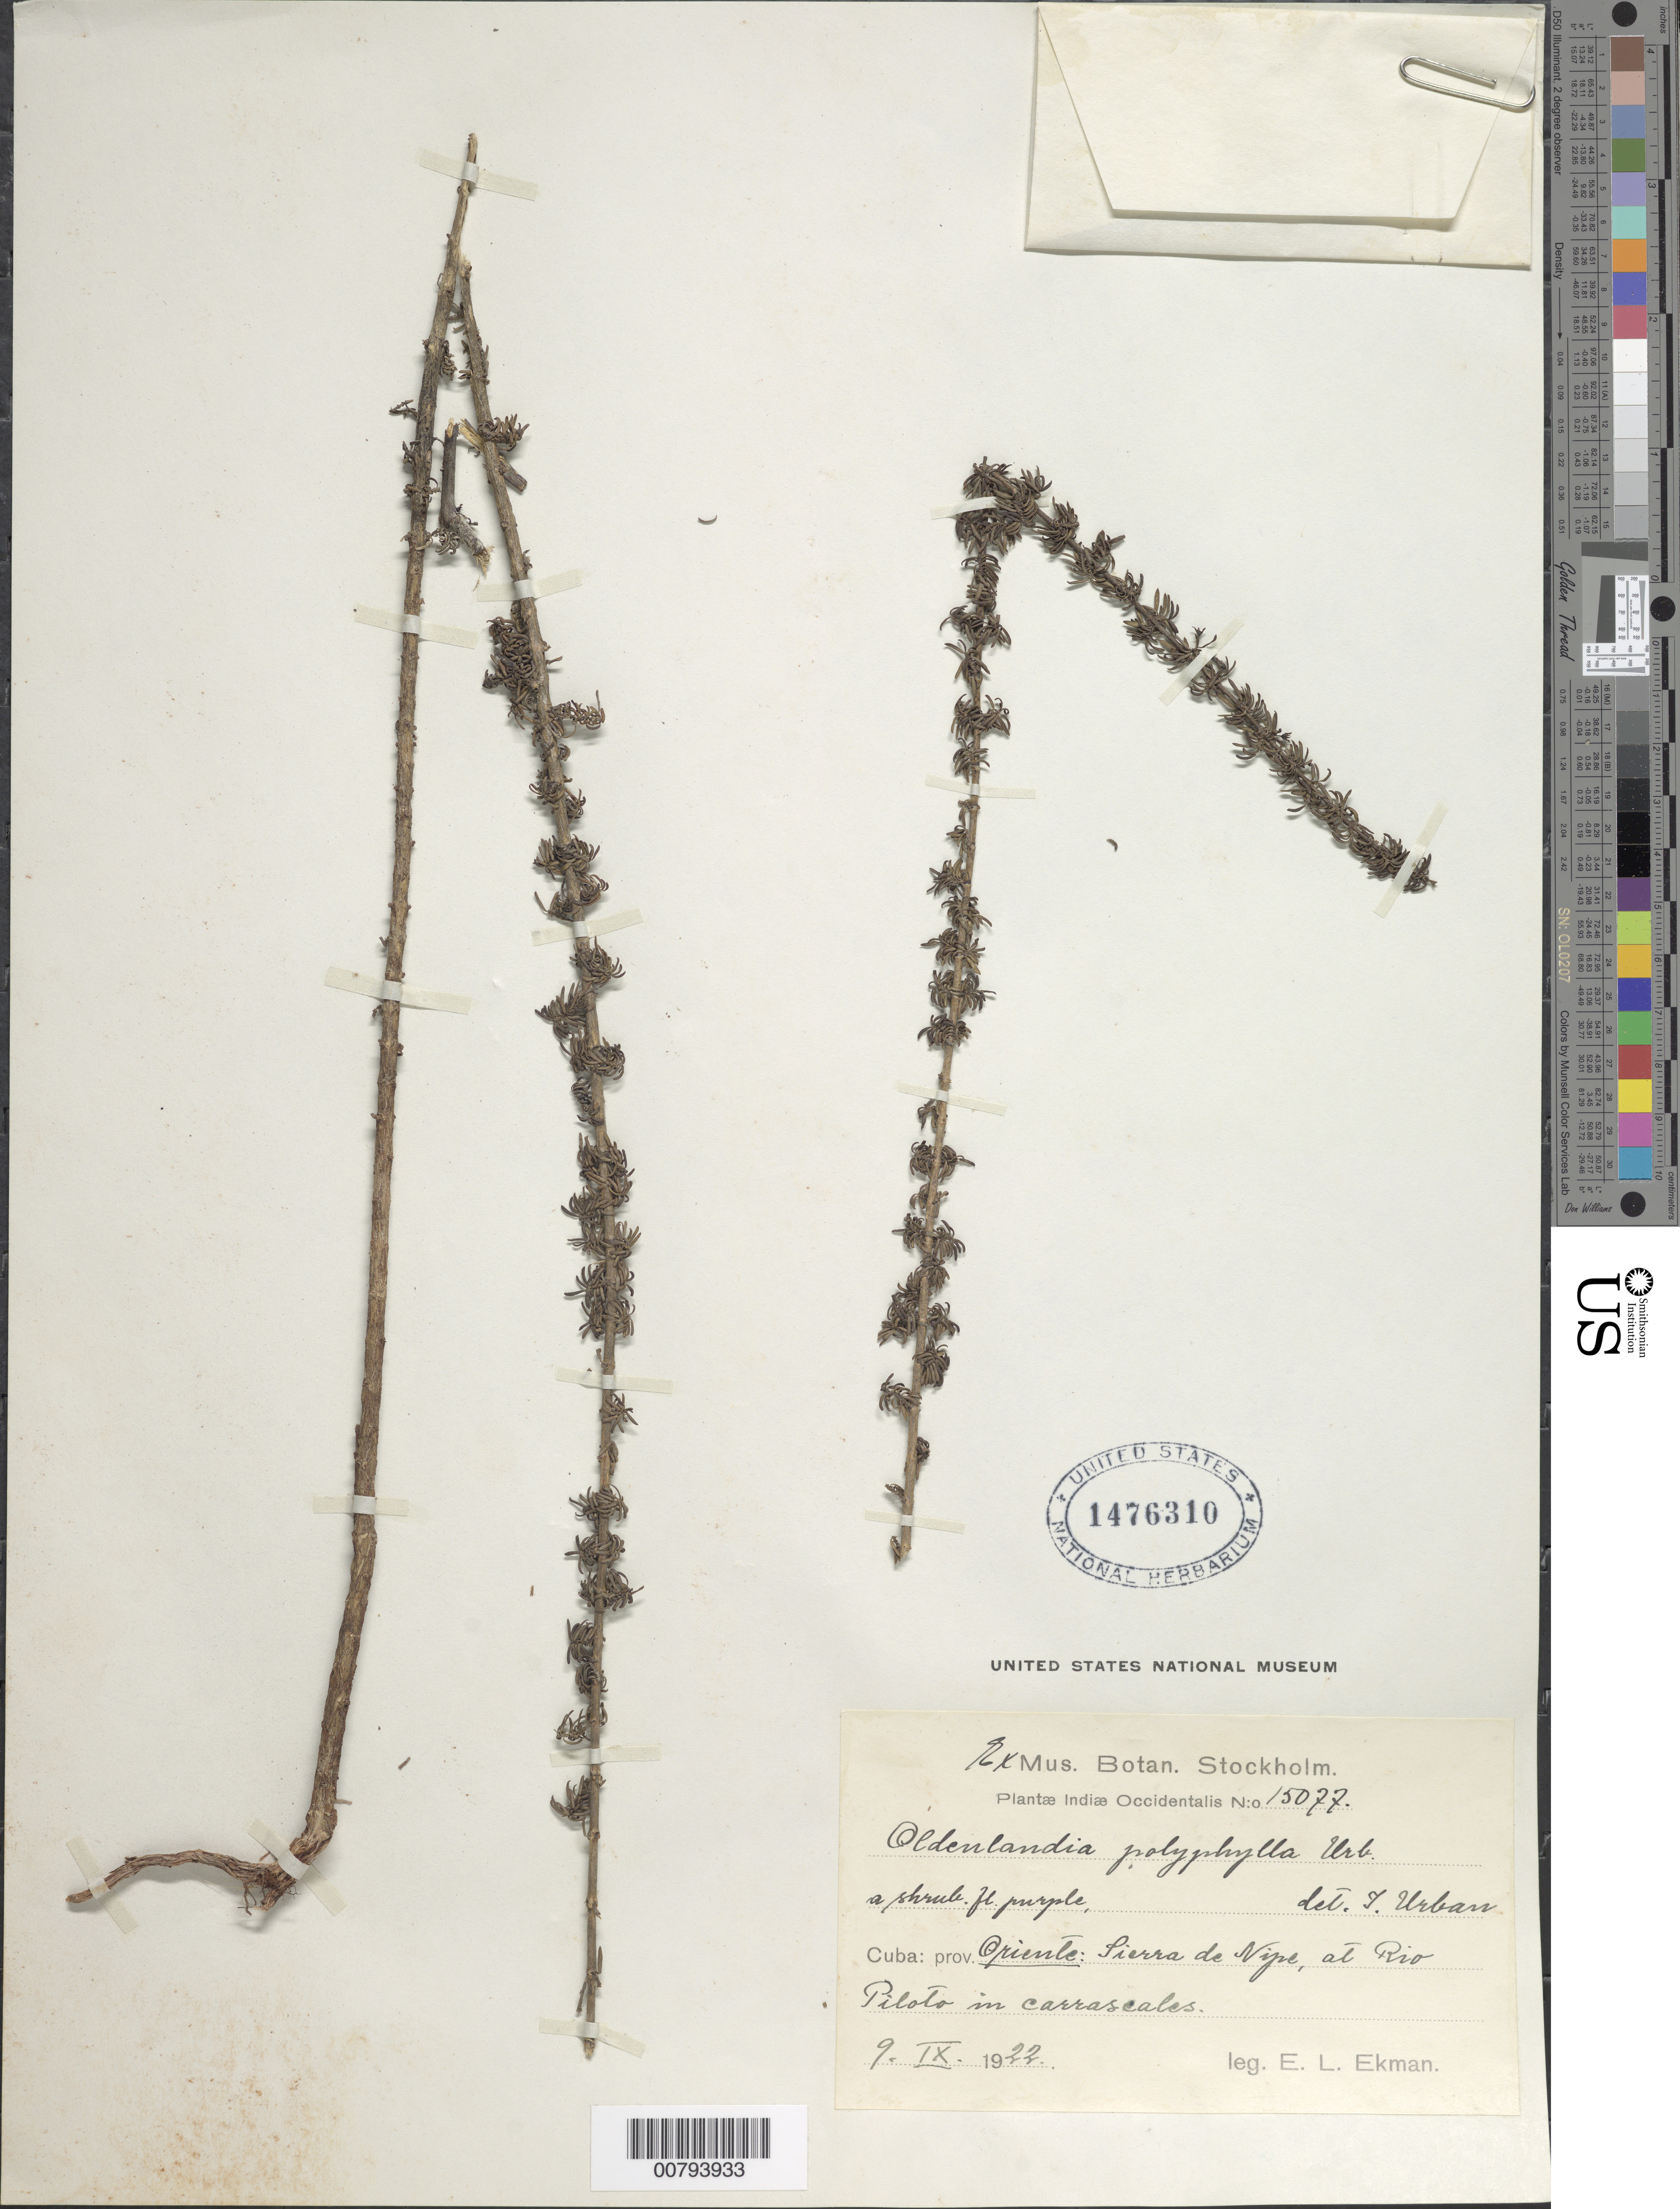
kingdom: Plantae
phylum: Tracheophyta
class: Magnoliopsida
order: Gentianales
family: Rubiaceae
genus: Oldenlandia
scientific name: Oldenlandia polyphylla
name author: Urb.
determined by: Urban, Ignatz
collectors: E. L. Ekman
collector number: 15077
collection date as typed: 09 Sep 1922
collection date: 1922-09-09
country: Cuba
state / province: Oriente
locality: Sierra de Nipe, at Rio Piloto in carrascales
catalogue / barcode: US 1476310